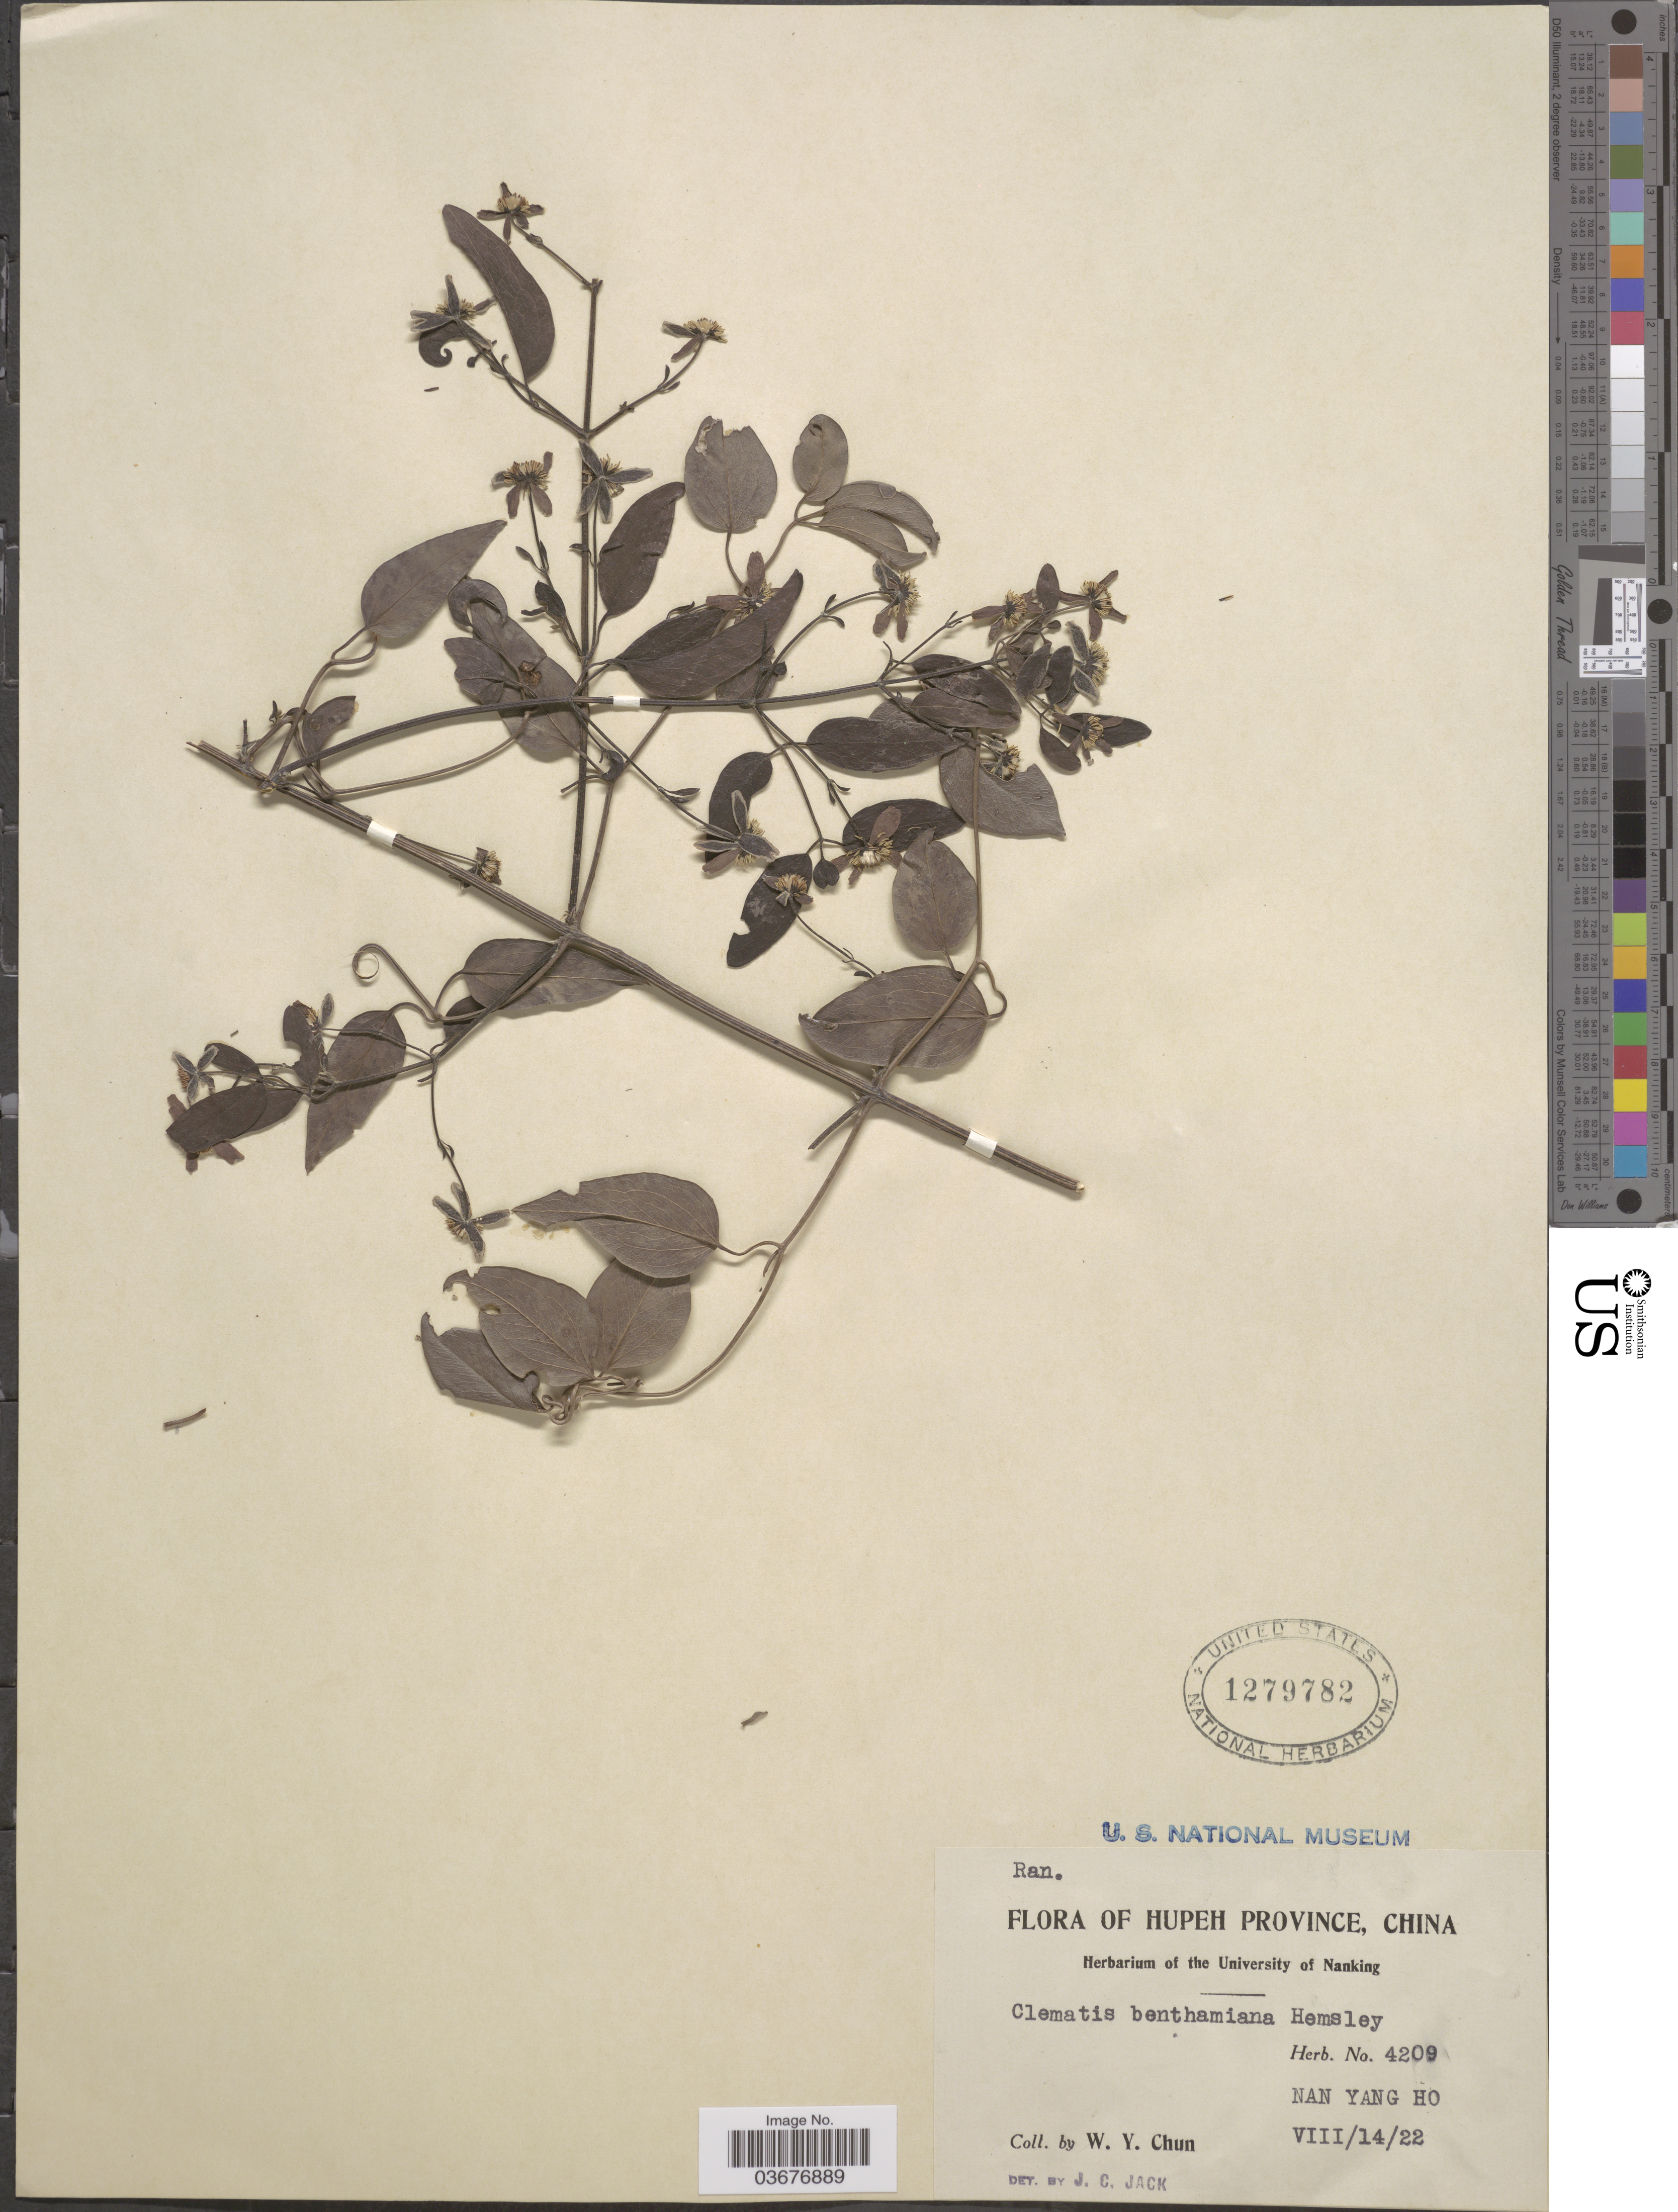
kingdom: Plantae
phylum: Tracheophyta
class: Magnoliopsida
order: Ranunculales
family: Ranunculaceae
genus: Clematis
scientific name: Clematis benthamiana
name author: Hemsl.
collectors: W. Y. Chun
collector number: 4209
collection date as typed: Transcribed d/m/y: 14/8/22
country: China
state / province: Hubei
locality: Hupeh Province. Nan Yang Ho.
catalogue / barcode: US 1279782